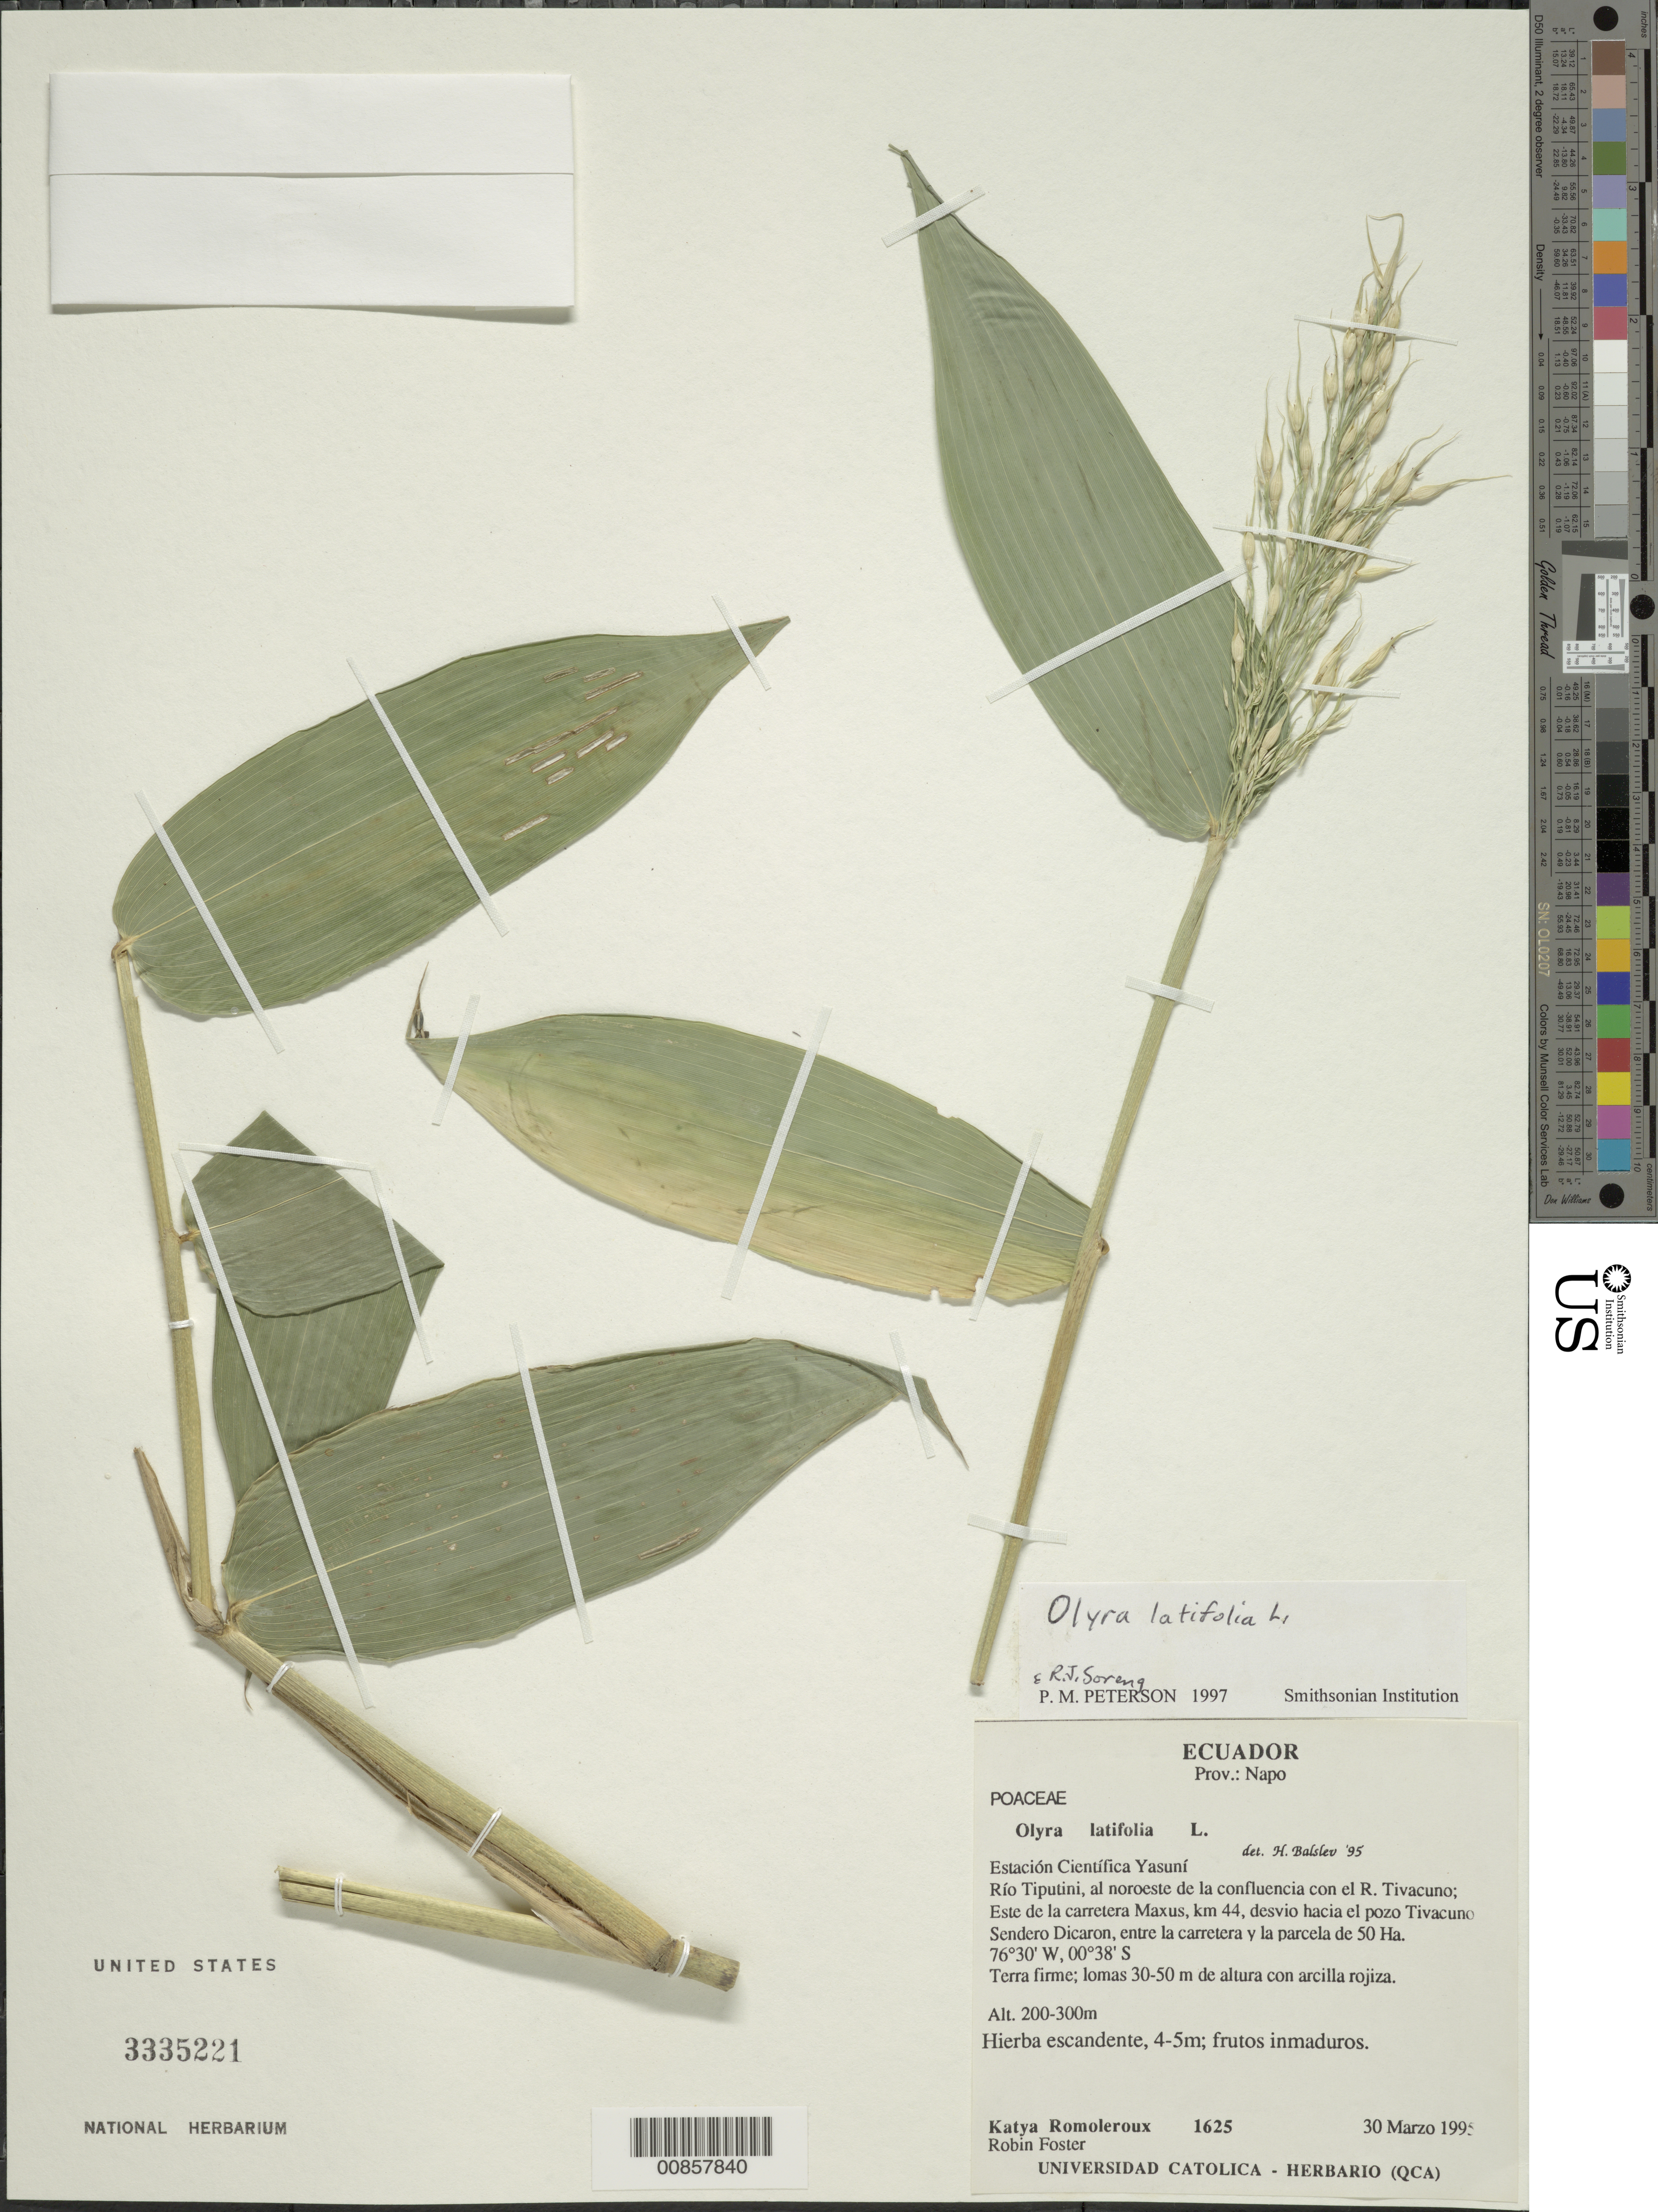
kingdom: Plantae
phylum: Tracheophyta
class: Liliopsida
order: Poales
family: Poaceae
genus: Olyra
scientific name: Olyra latifolia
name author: L.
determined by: Balslev, Henrik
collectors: K. Romoleroux & R. B. Foster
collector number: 1625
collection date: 1995-03-30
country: Ecuador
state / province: Napo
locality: Estación Cientifica Yasuní. Río Tiputini, al noroeste de la confluencia con el Río Tivacuno; Este de la carretera Maxus, km 44, desvio hacia el pozo Tivacuno Sendero Dicaron, entre la carretera y la parcela de 50 Ha.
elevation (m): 200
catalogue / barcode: US 3335221